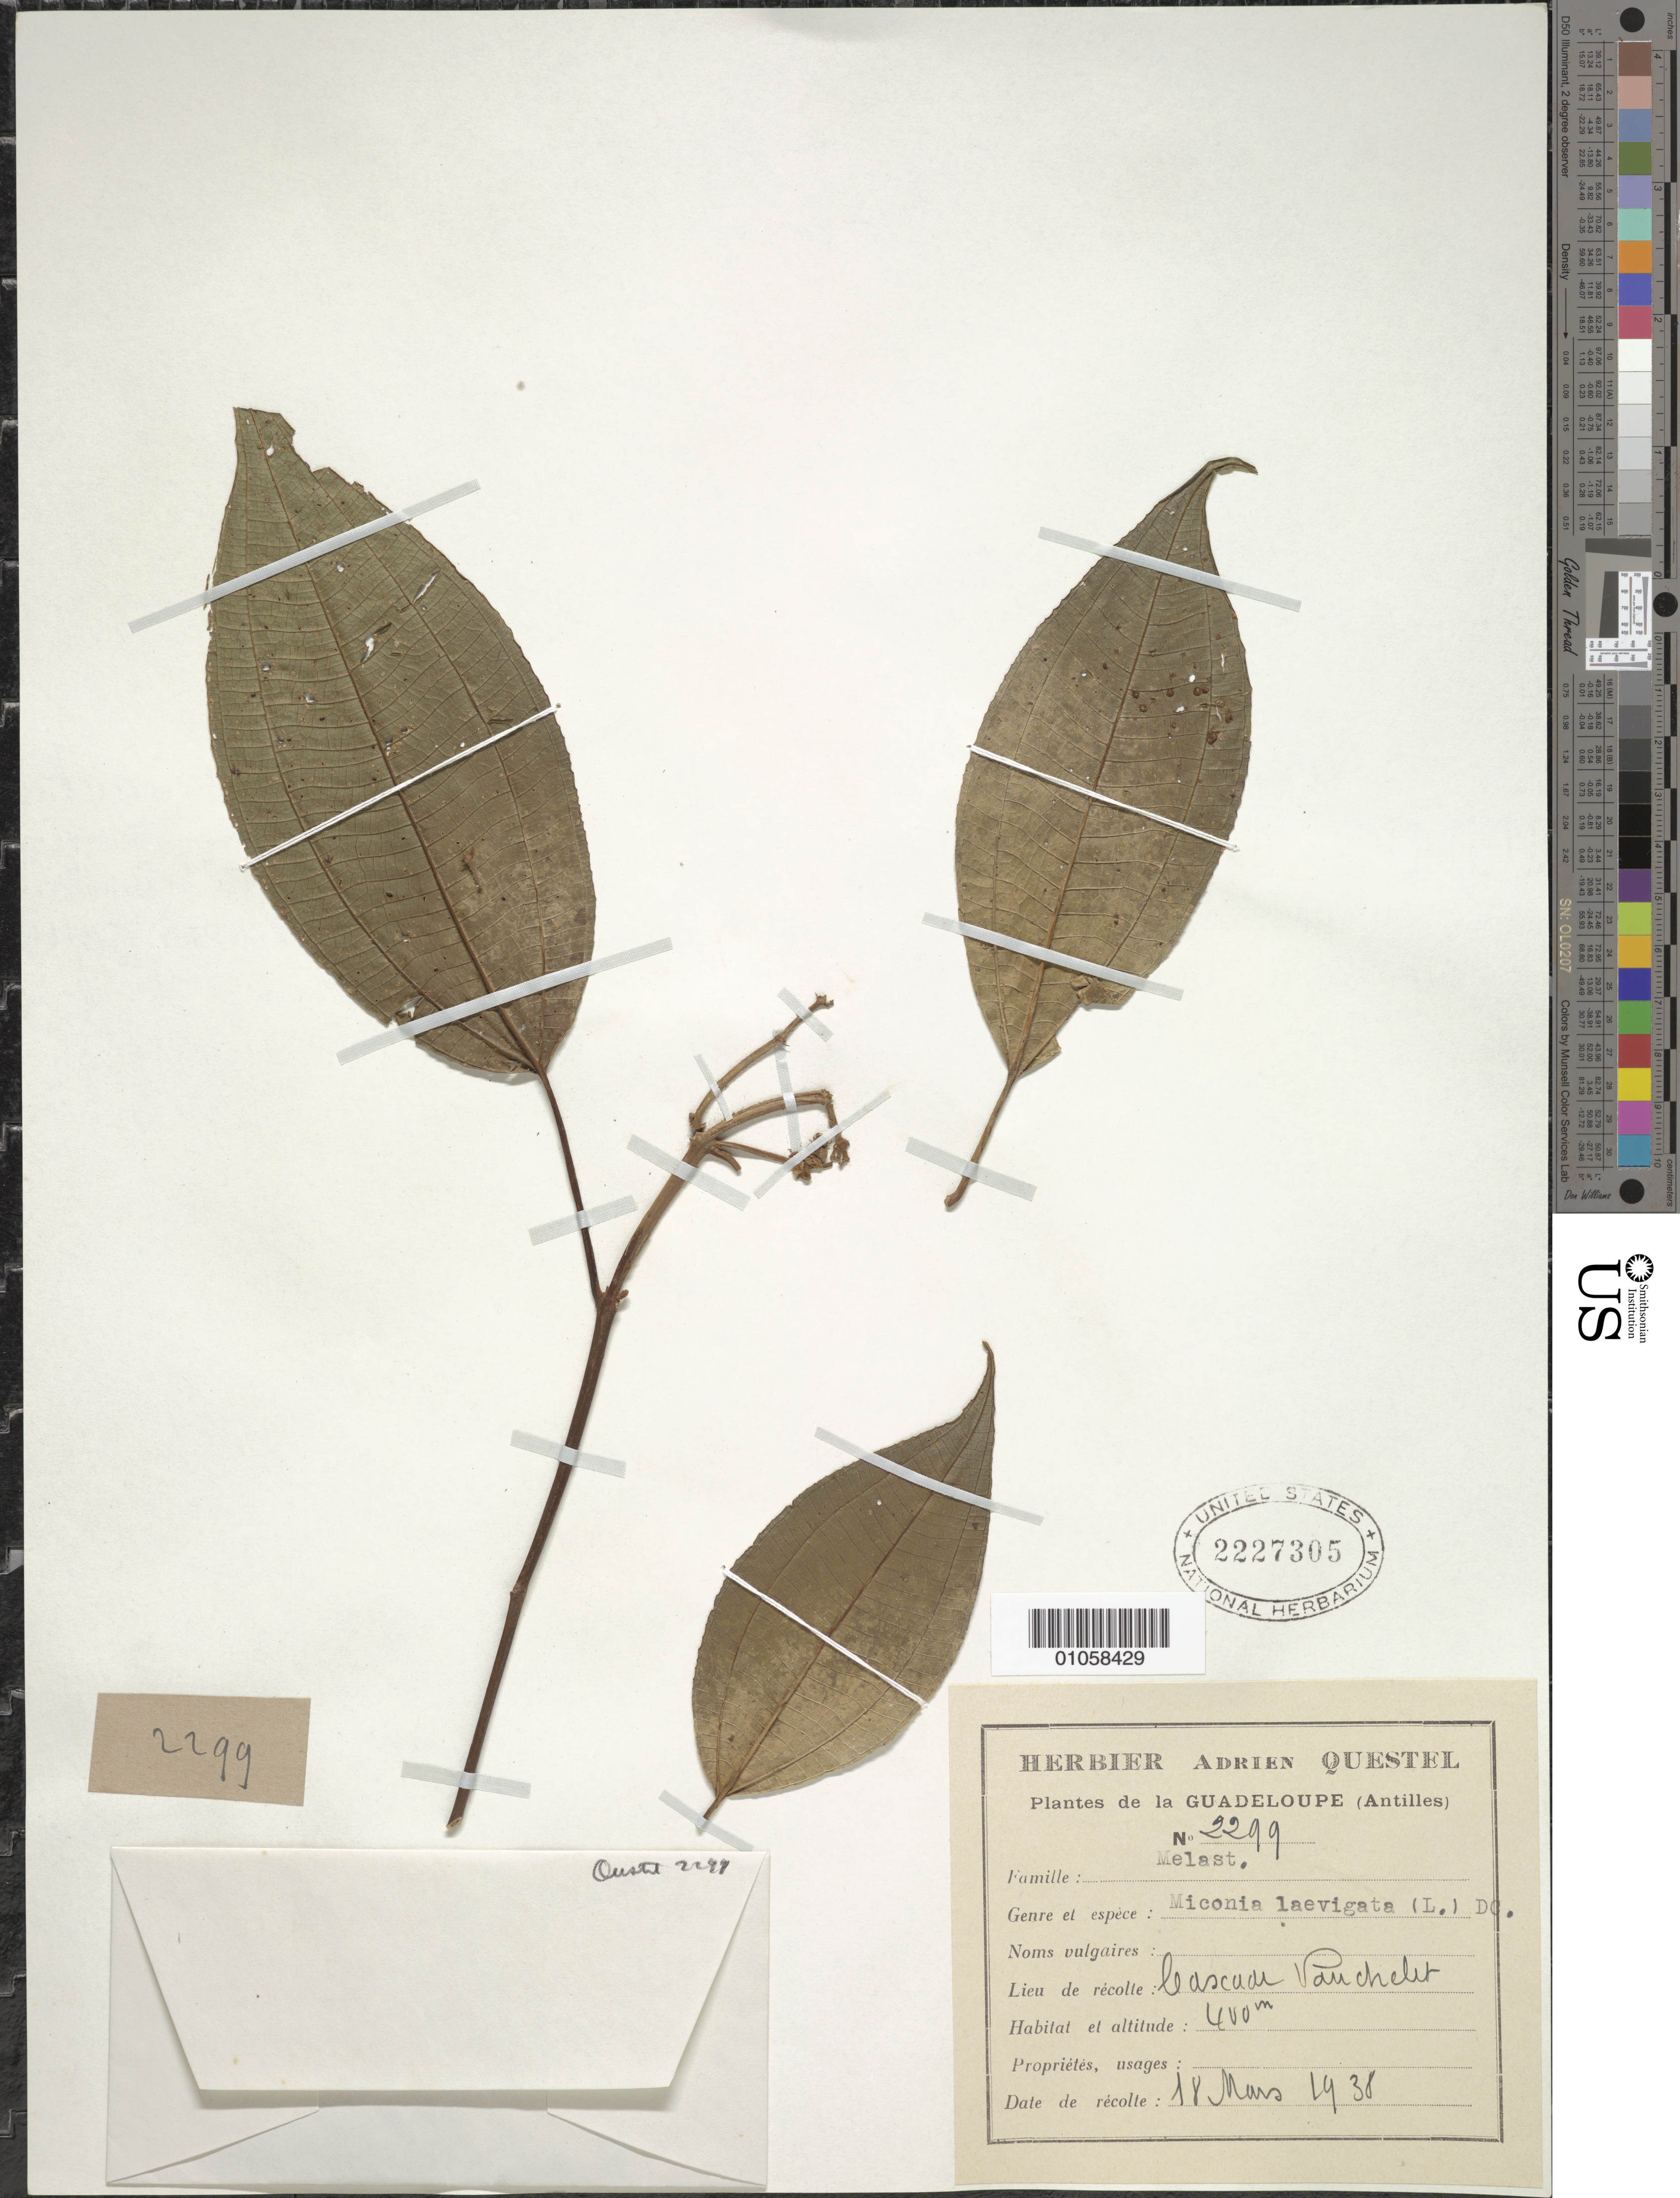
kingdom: Plantae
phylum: Tracheophyta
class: Magnoliopsida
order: Myrtales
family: Melastomataceae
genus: Miconia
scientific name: Miconia laevigata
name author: (L.) D. Don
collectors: A. Questel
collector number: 2299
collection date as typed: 18 Mar 1938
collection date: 1938-03-18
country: Guadeloupe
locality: Cascade Vauchelet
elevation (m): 400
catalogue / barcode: US 2227305